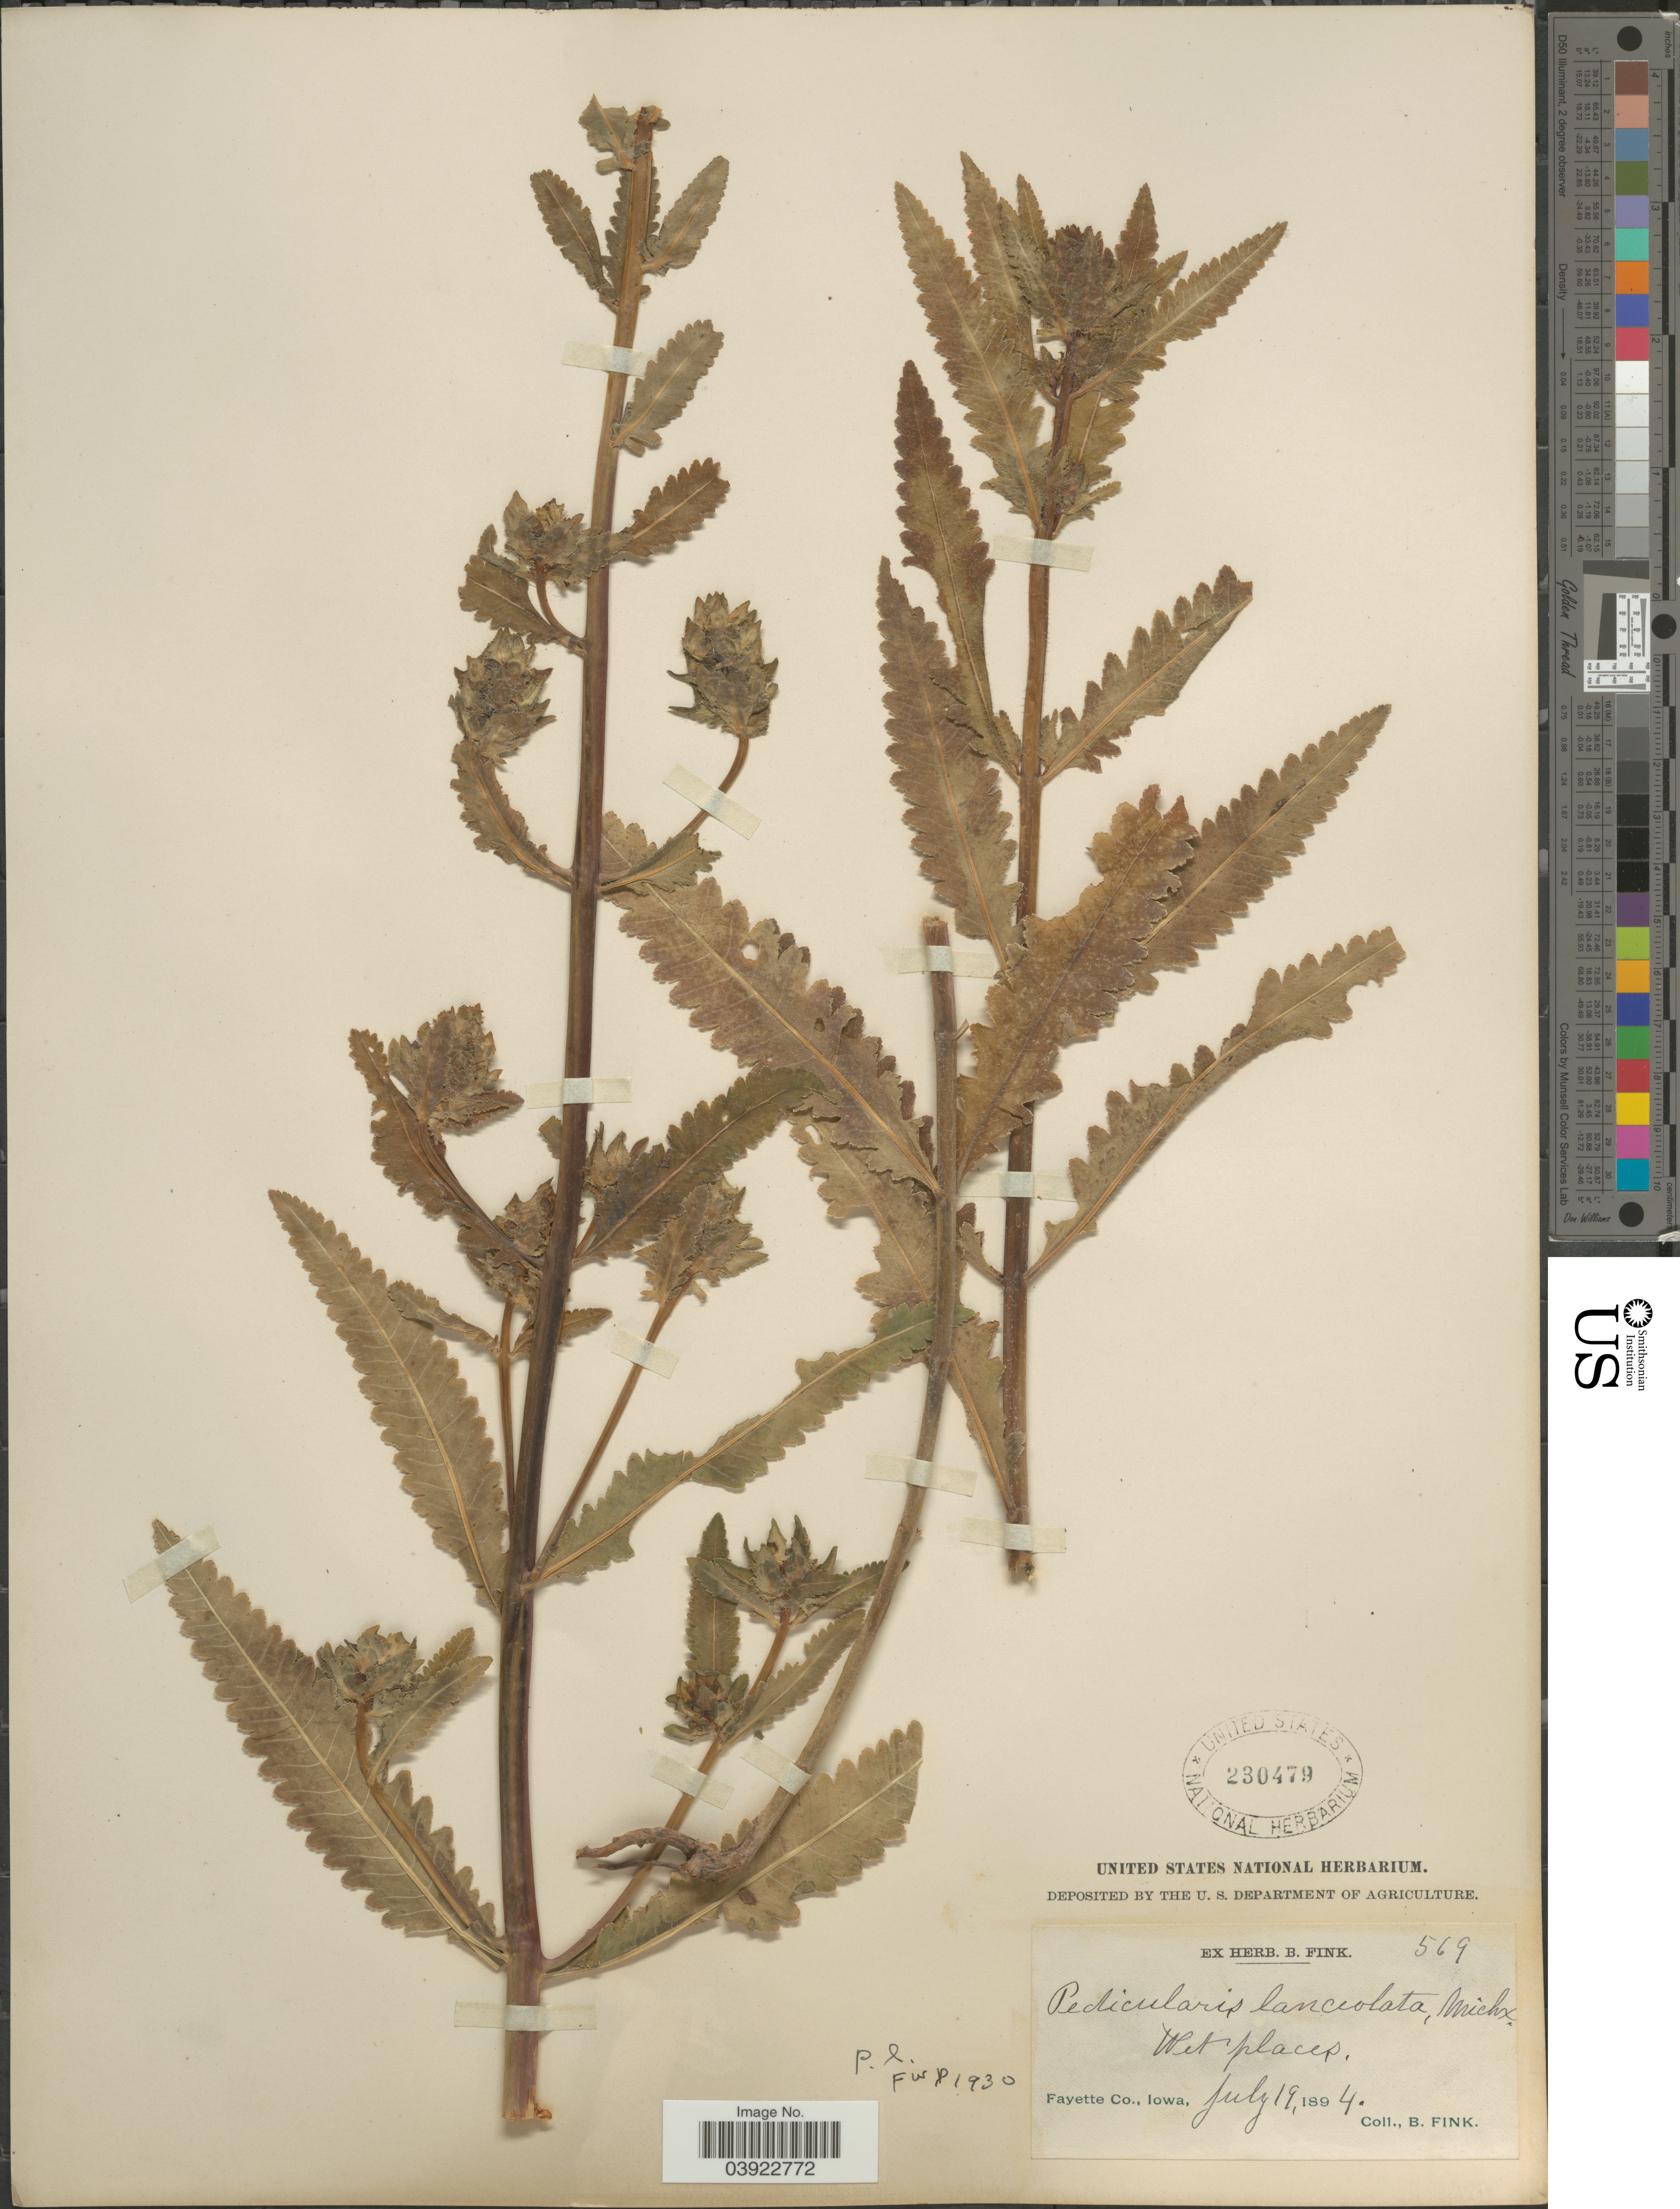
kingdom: Plantae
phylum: Tracheophyta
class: Magnoliopsida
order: Lamiales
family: Orobanchaceae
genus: Pedicularis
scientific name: Pedicularis lanceolata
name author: Michx.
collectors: B. Fink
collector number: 569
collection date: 1894-07-19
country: United States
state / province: Iowa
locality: Fayette Co.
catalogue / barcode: US 230479